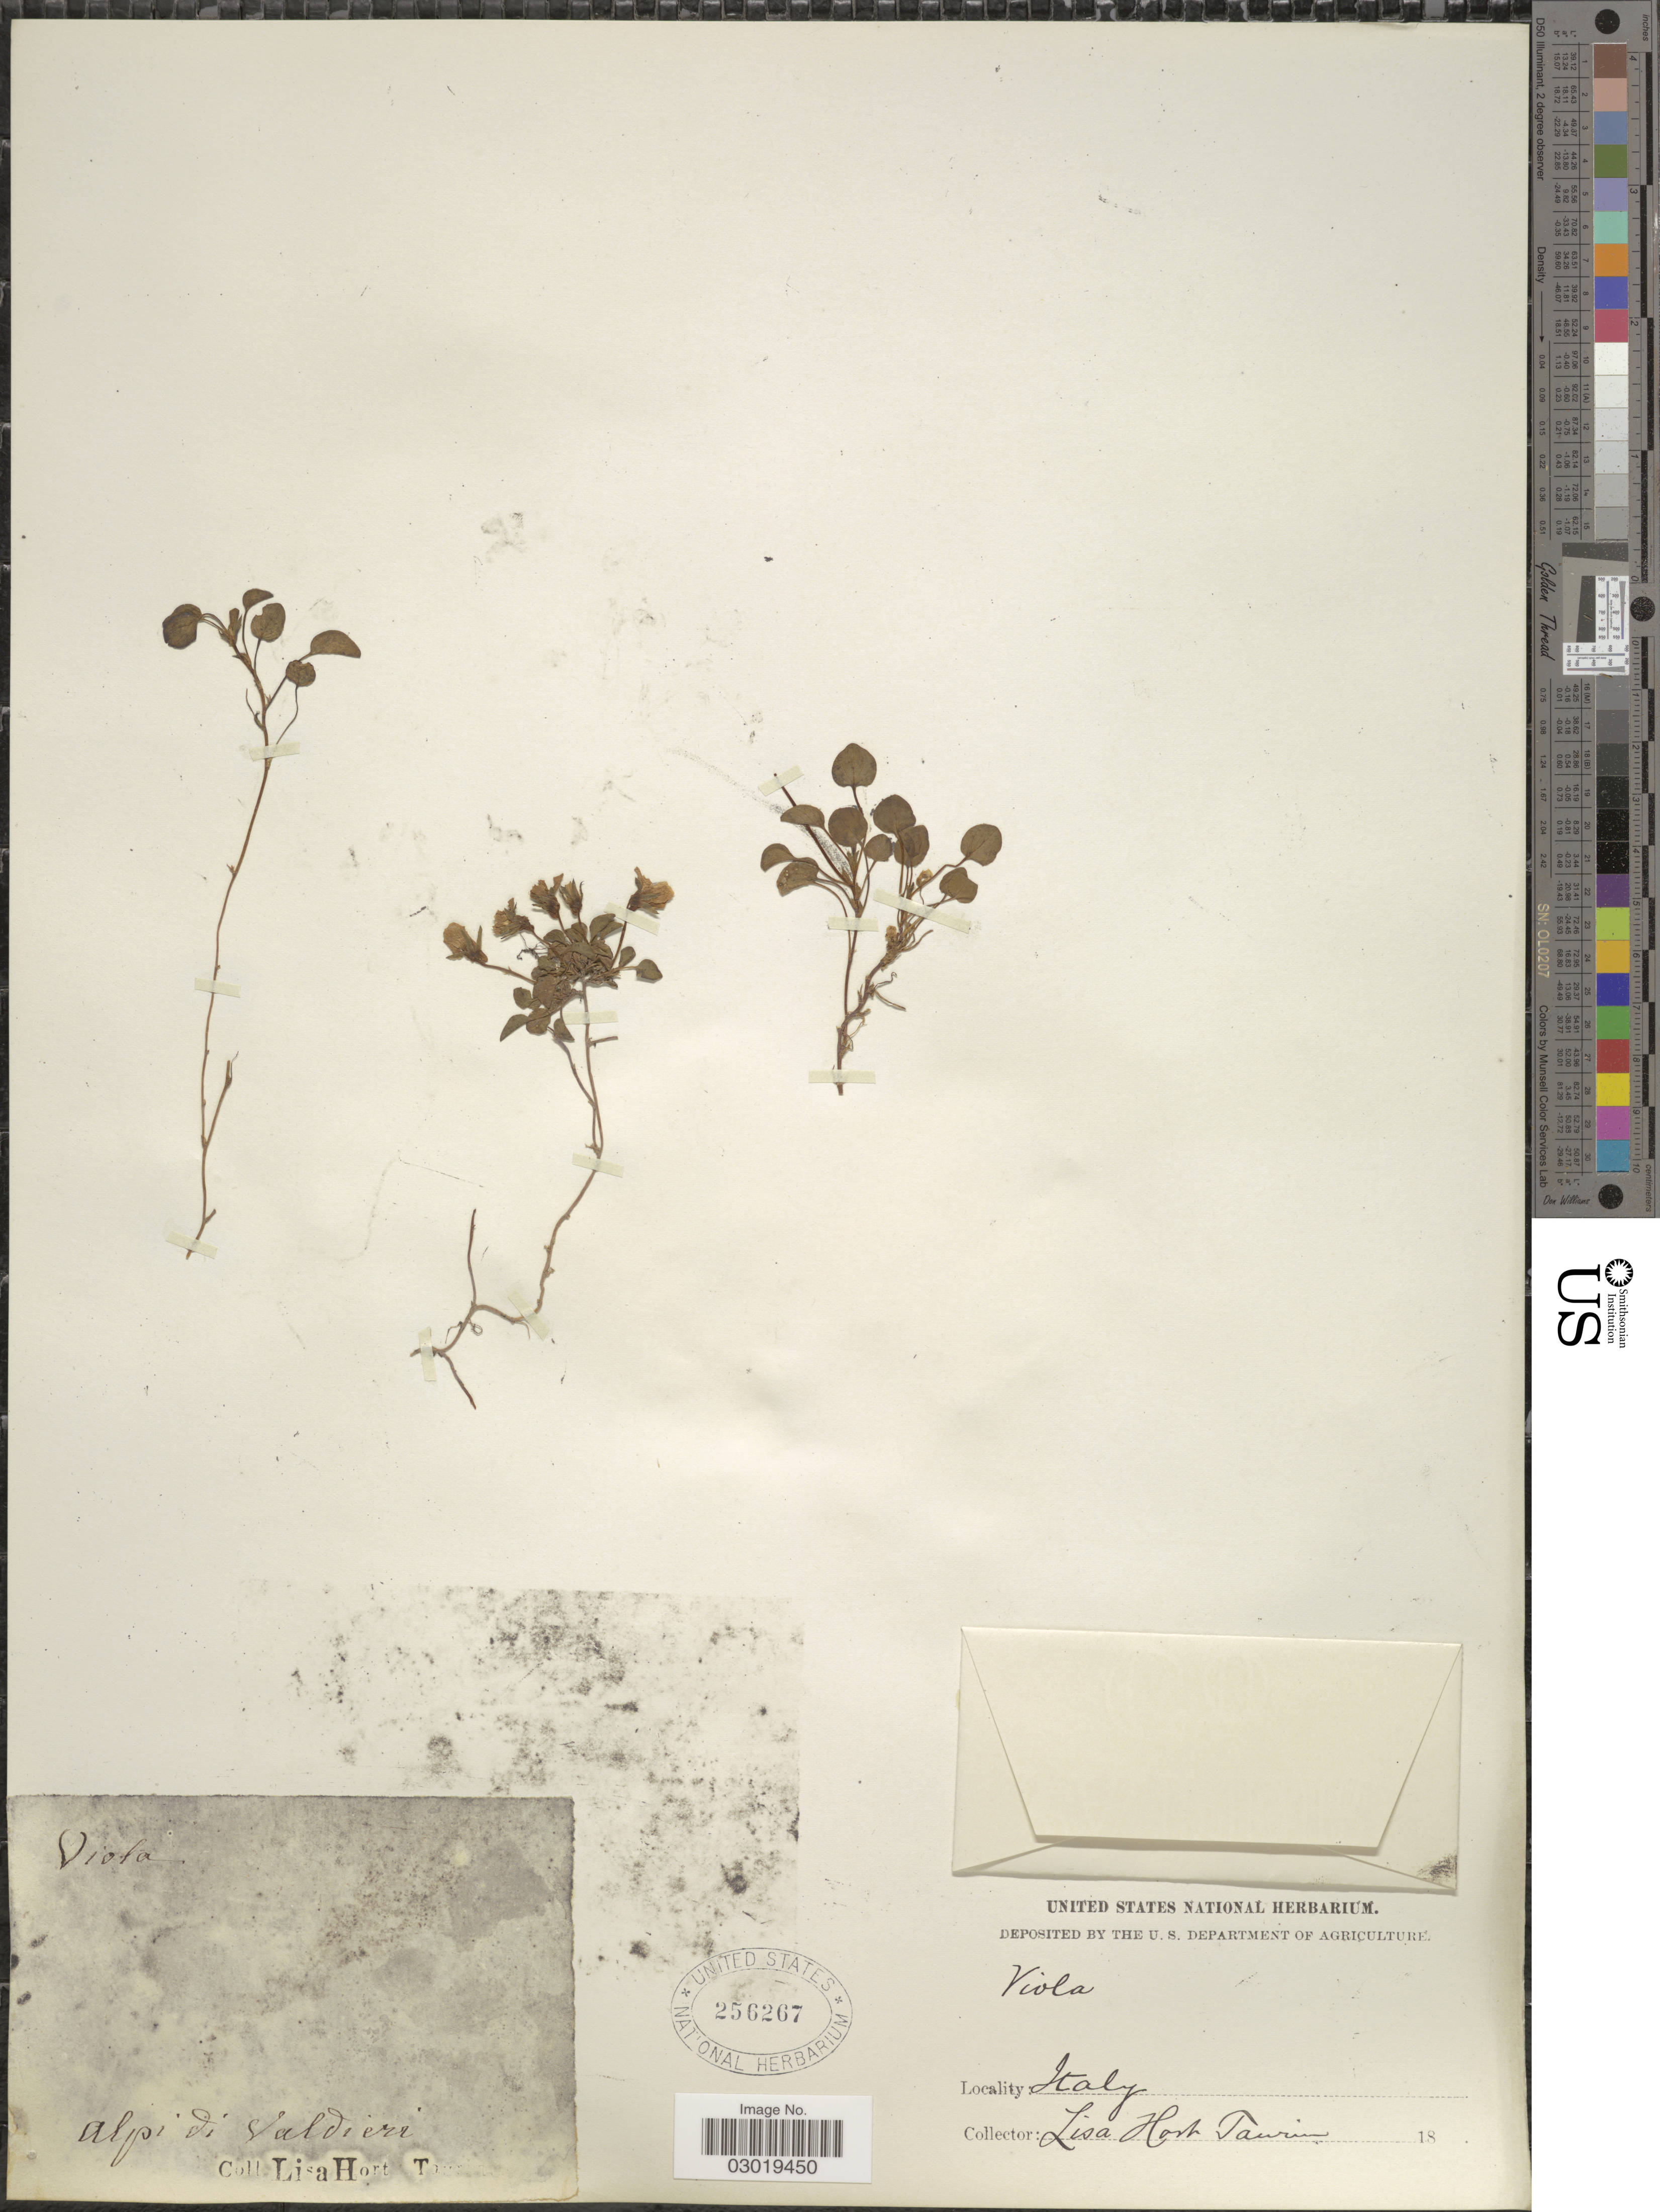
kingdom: Plantae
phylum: Tracheophyta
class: Magnoliopsida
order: Malpighiales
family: Violaceae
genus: Viola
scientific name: Viola sp.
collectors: L. Hort Taurin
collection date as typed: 18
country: Italy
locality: Alpi di Valdieri.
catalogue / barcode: US 256267